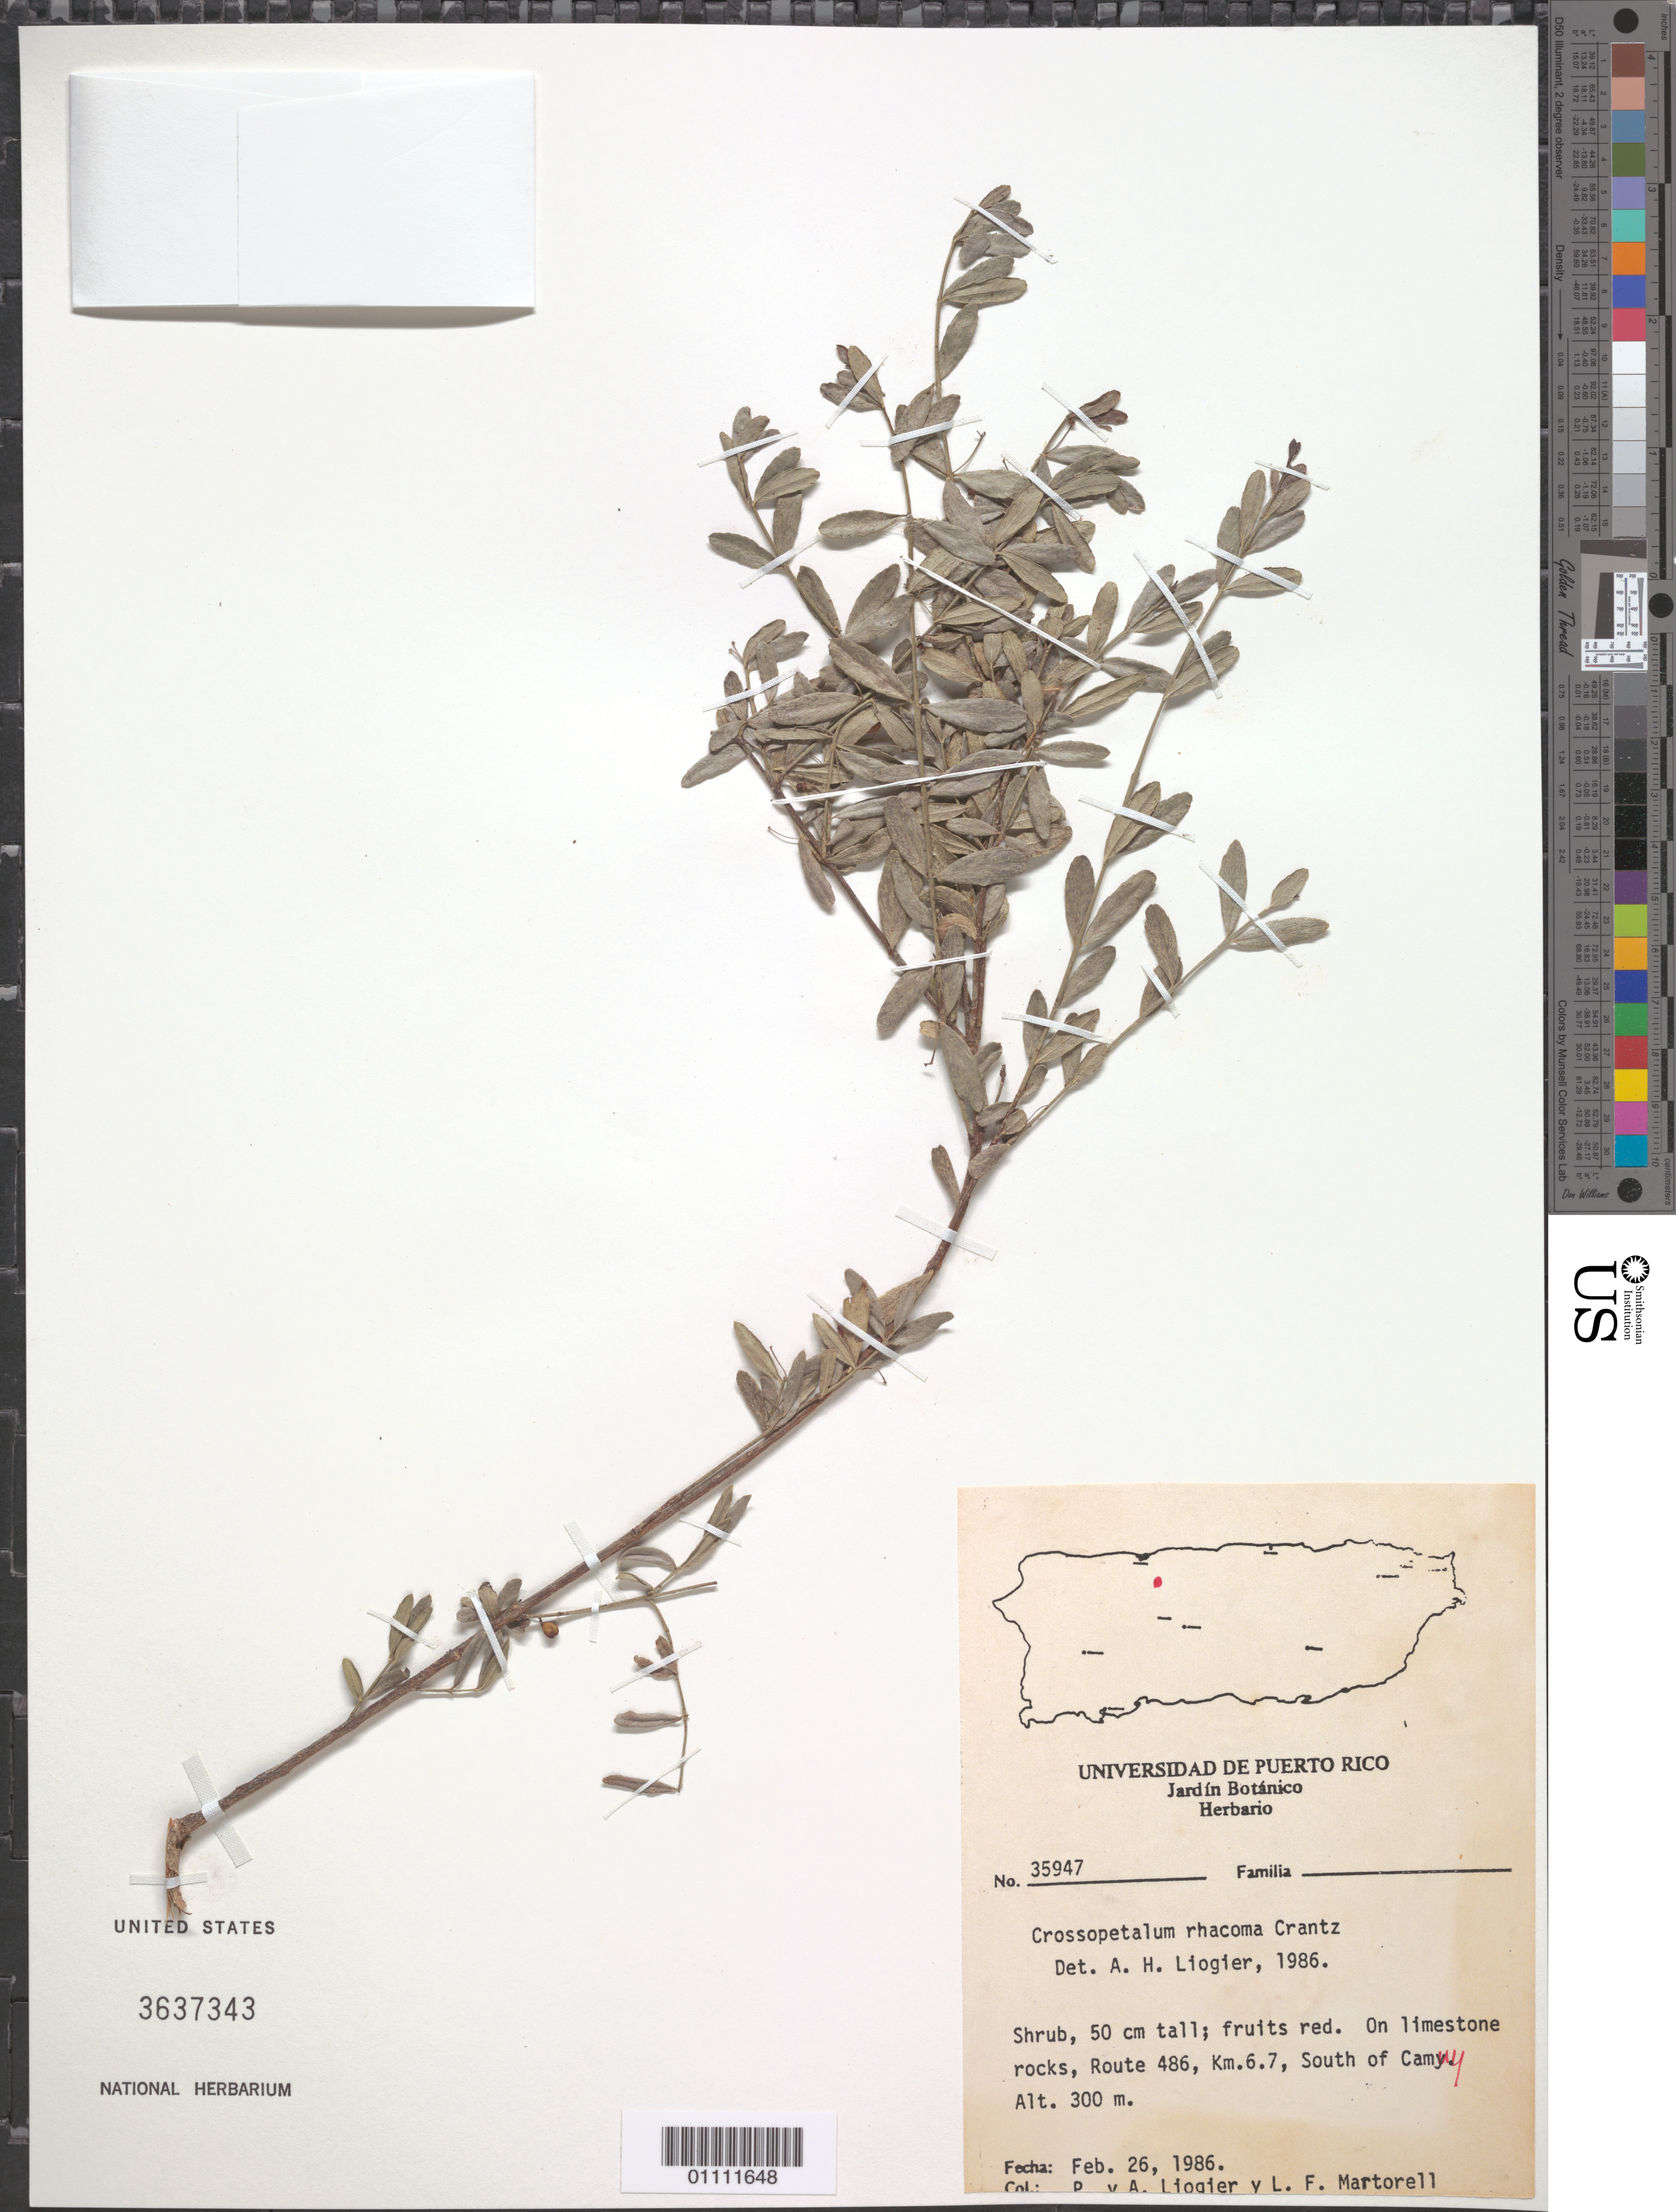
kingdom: Plantae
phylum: Tracheophyta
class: Magnoliopsida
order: Celastrales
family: Celastraceae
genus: Crossopetalum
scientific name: Crossopetalum rhacoma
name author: Crantz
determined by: Liogier, Alain H.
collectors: A. H. Liogier, M. P. Liogier & L. Martorell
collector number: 35947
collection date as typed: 26 Feb 1986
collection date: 1986-02-26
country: Puerto Rico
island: Puerto Rico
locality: Camuy, south of on Route 486, km 6.7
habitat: On limestone rocks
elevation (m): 300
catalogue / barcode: US 3637343